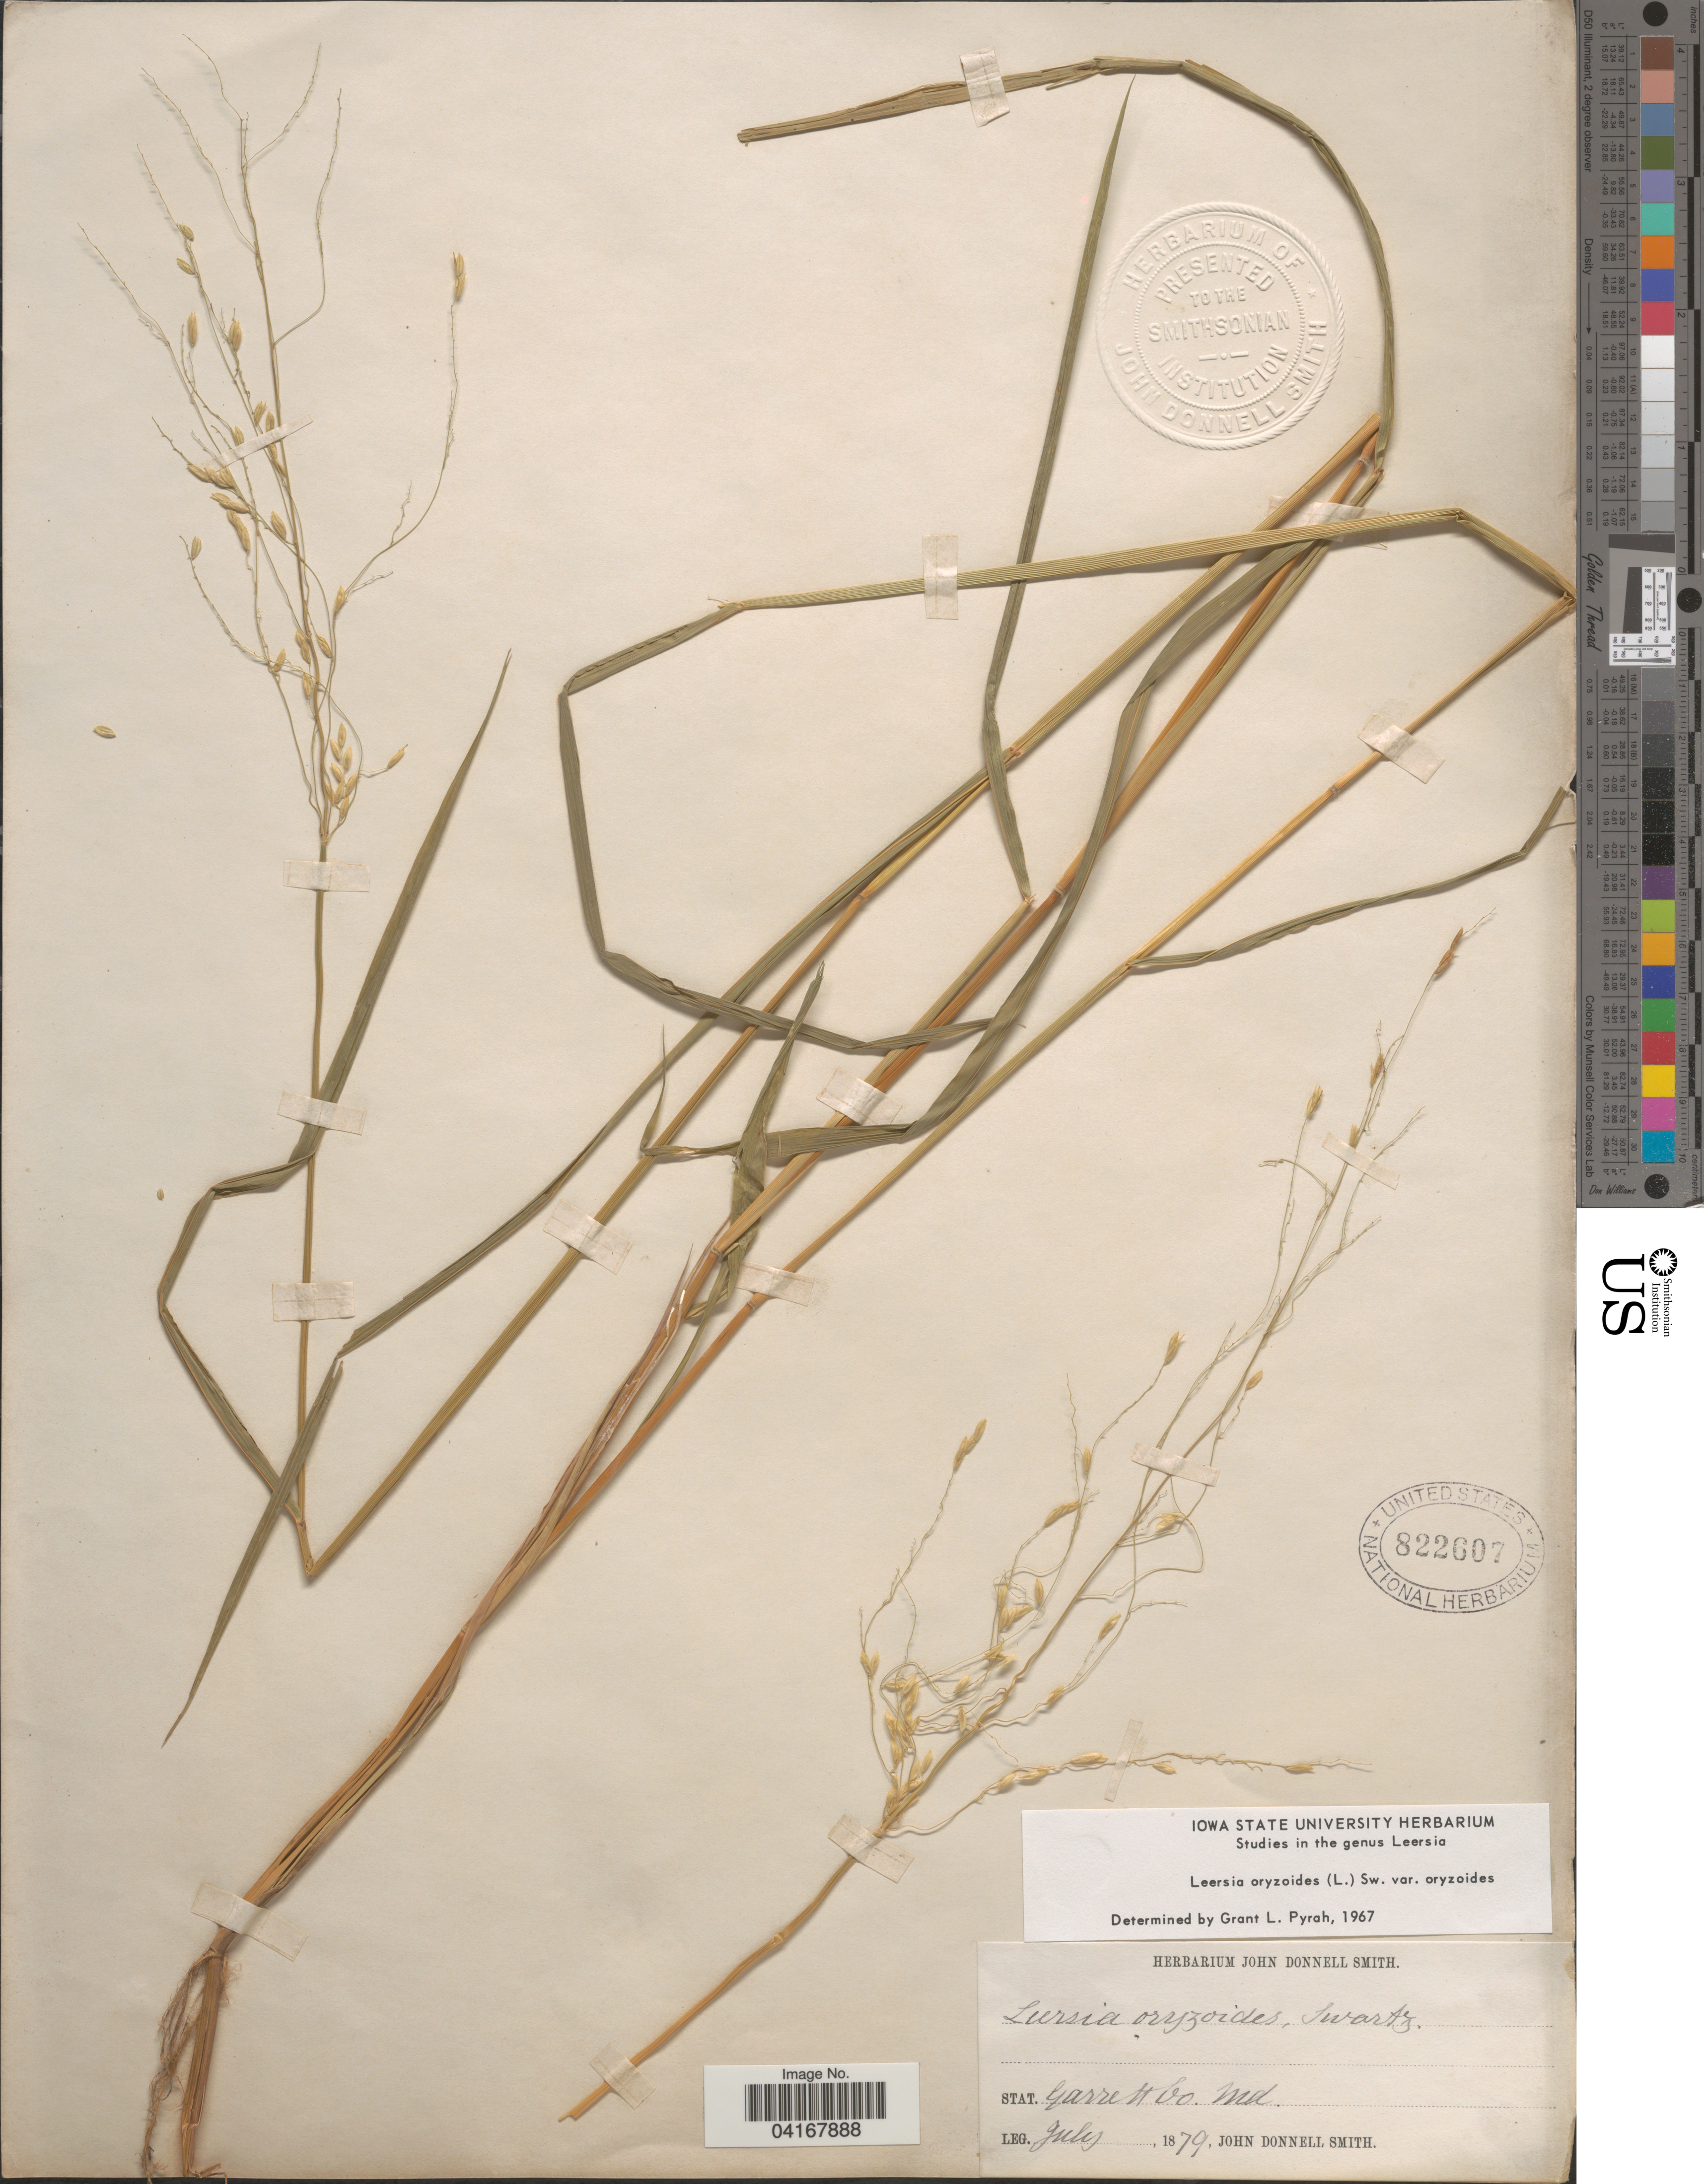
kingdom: Plantae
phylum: Tracheophyta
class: Liliopsida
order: Poales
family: Poaceae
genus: Leersia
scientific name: Leersia oryzoides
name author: (L.) Sw.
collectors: J. Donnell Smith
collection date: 1879-07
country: United States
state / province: Maryland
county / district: Garrett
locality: Garrett Co.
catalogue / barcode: US 822607